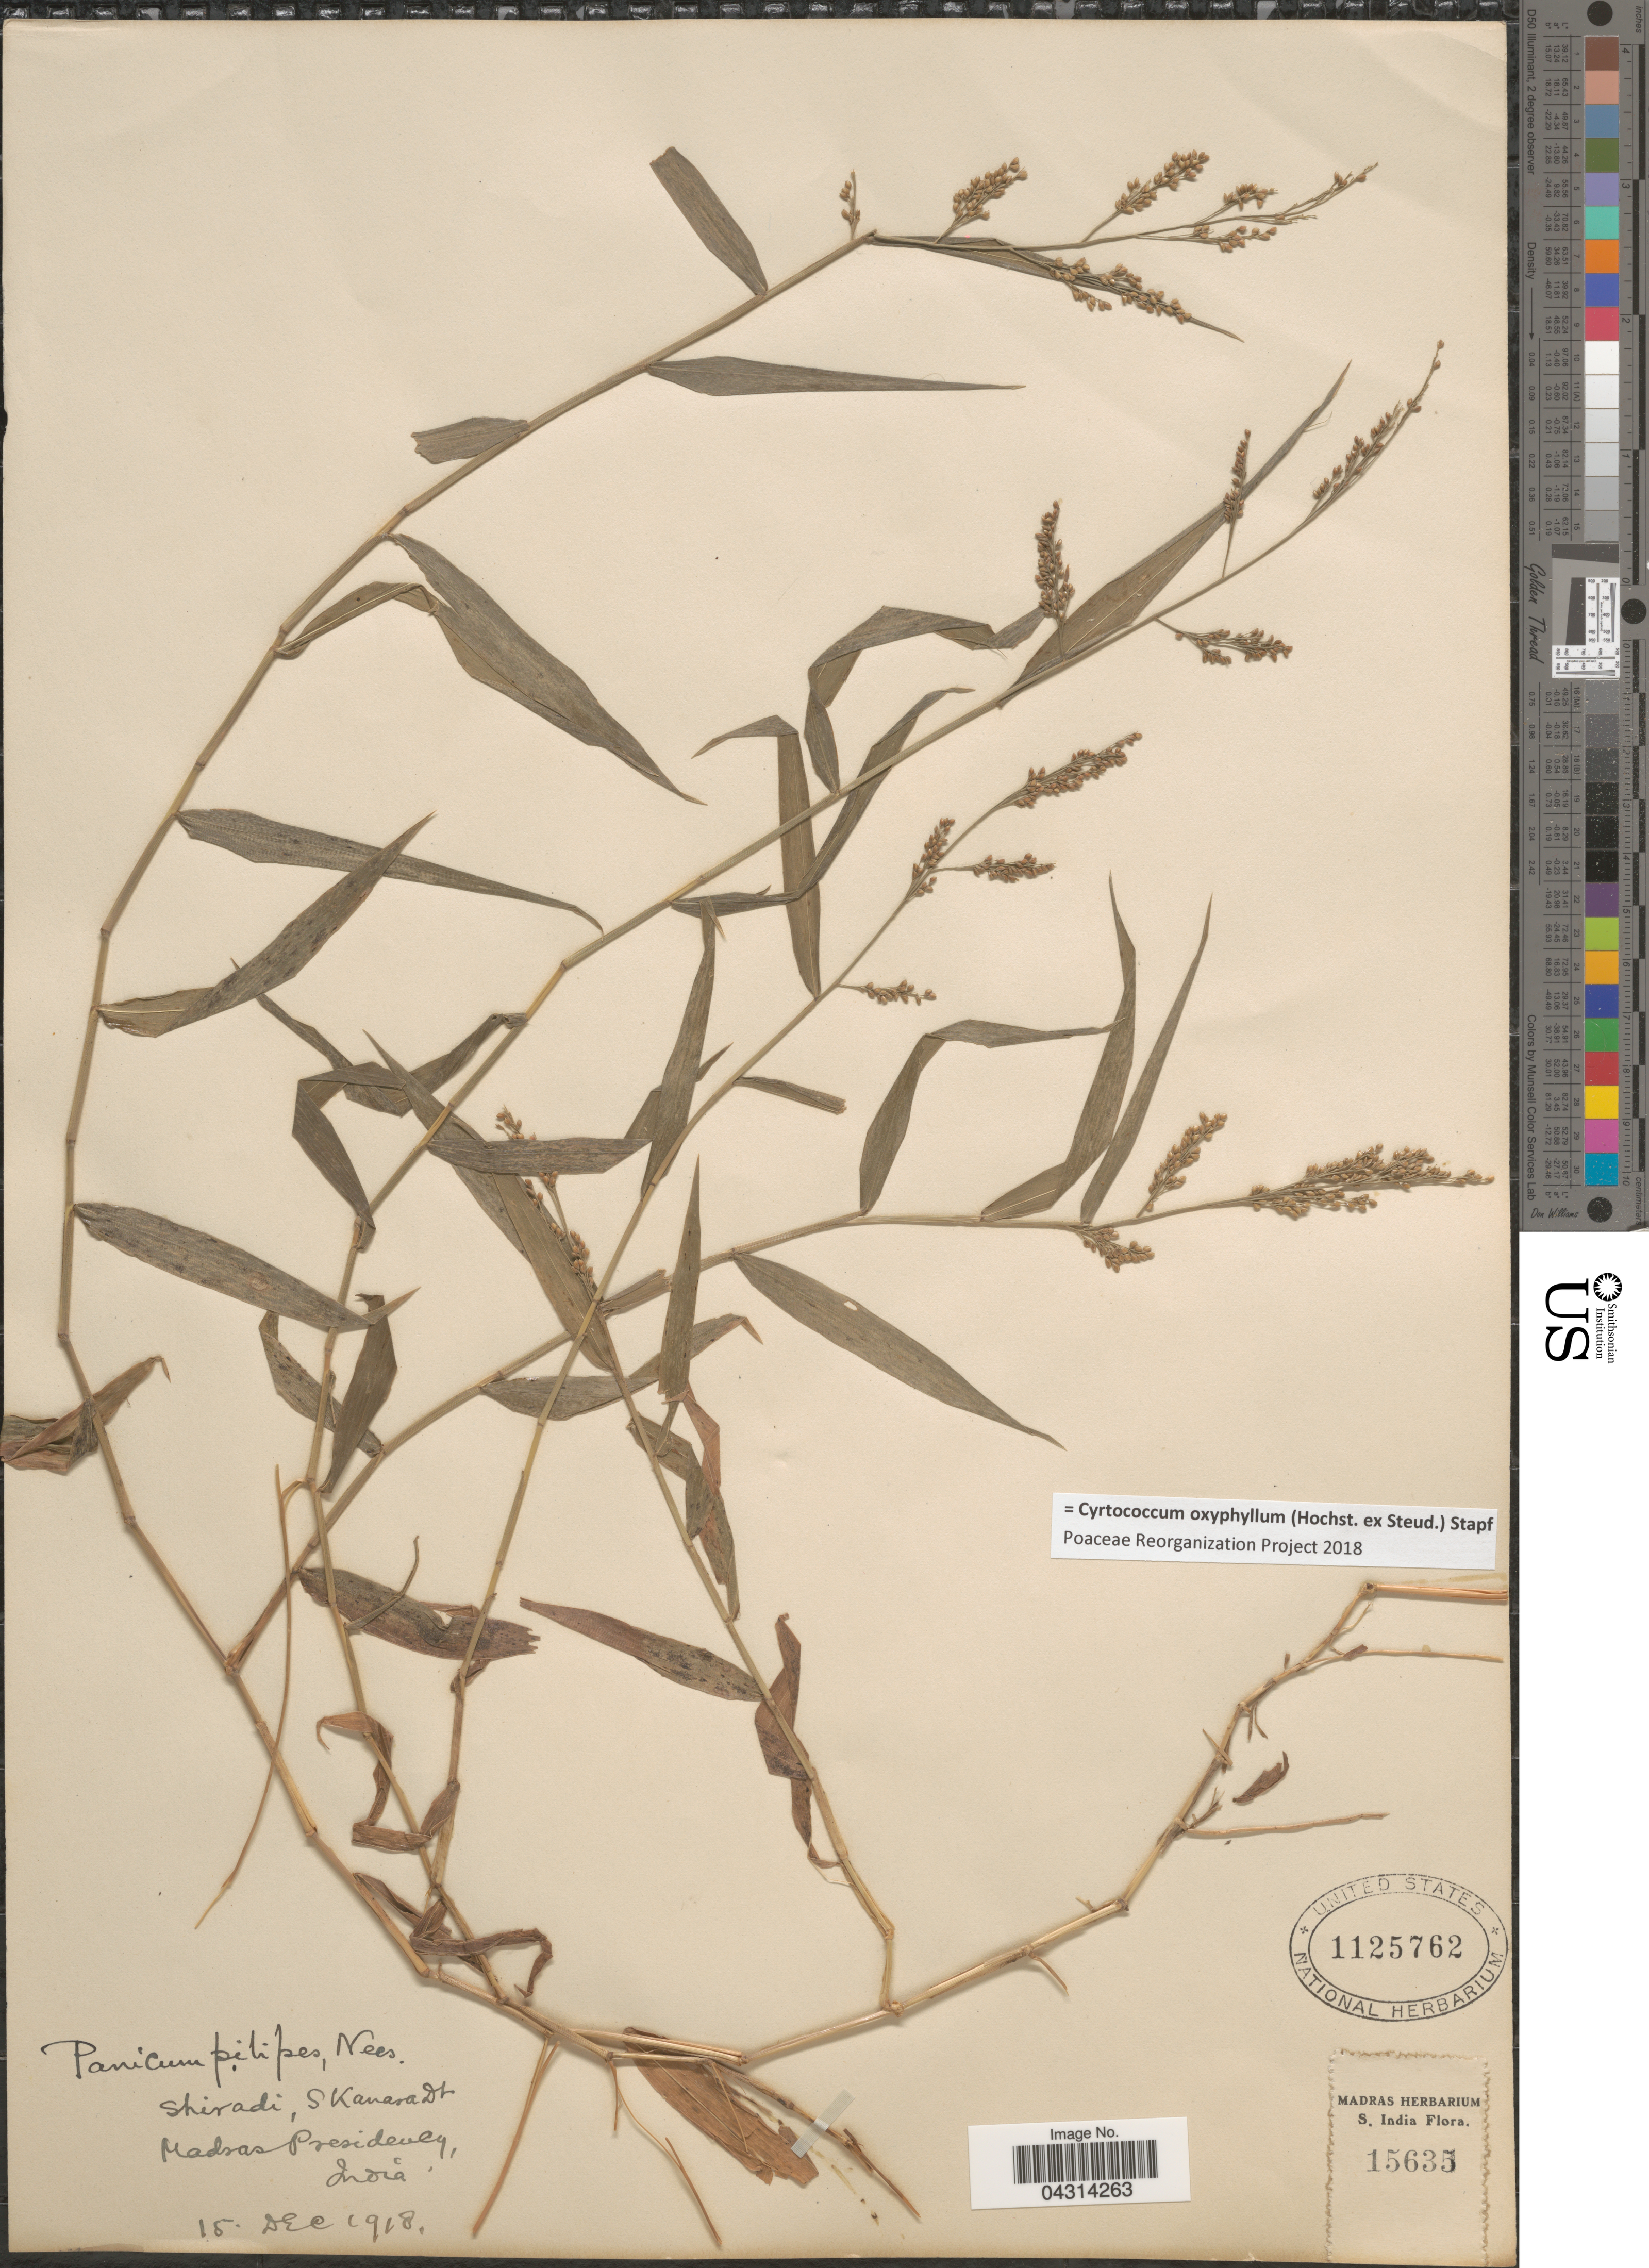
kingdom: Plantae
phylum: Tracheophyta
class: Liliopsida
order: Poales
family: Poaceae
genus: Cyrtococcum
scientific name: Cyrtococcum oxyphyllum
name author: (Steud.) Stapf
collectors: Ex herb. Madras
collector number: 15635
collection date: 1918-12-15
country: India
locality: Shiradi, S Kanara Dt. Madras Presidency.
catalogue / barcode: US 1125762